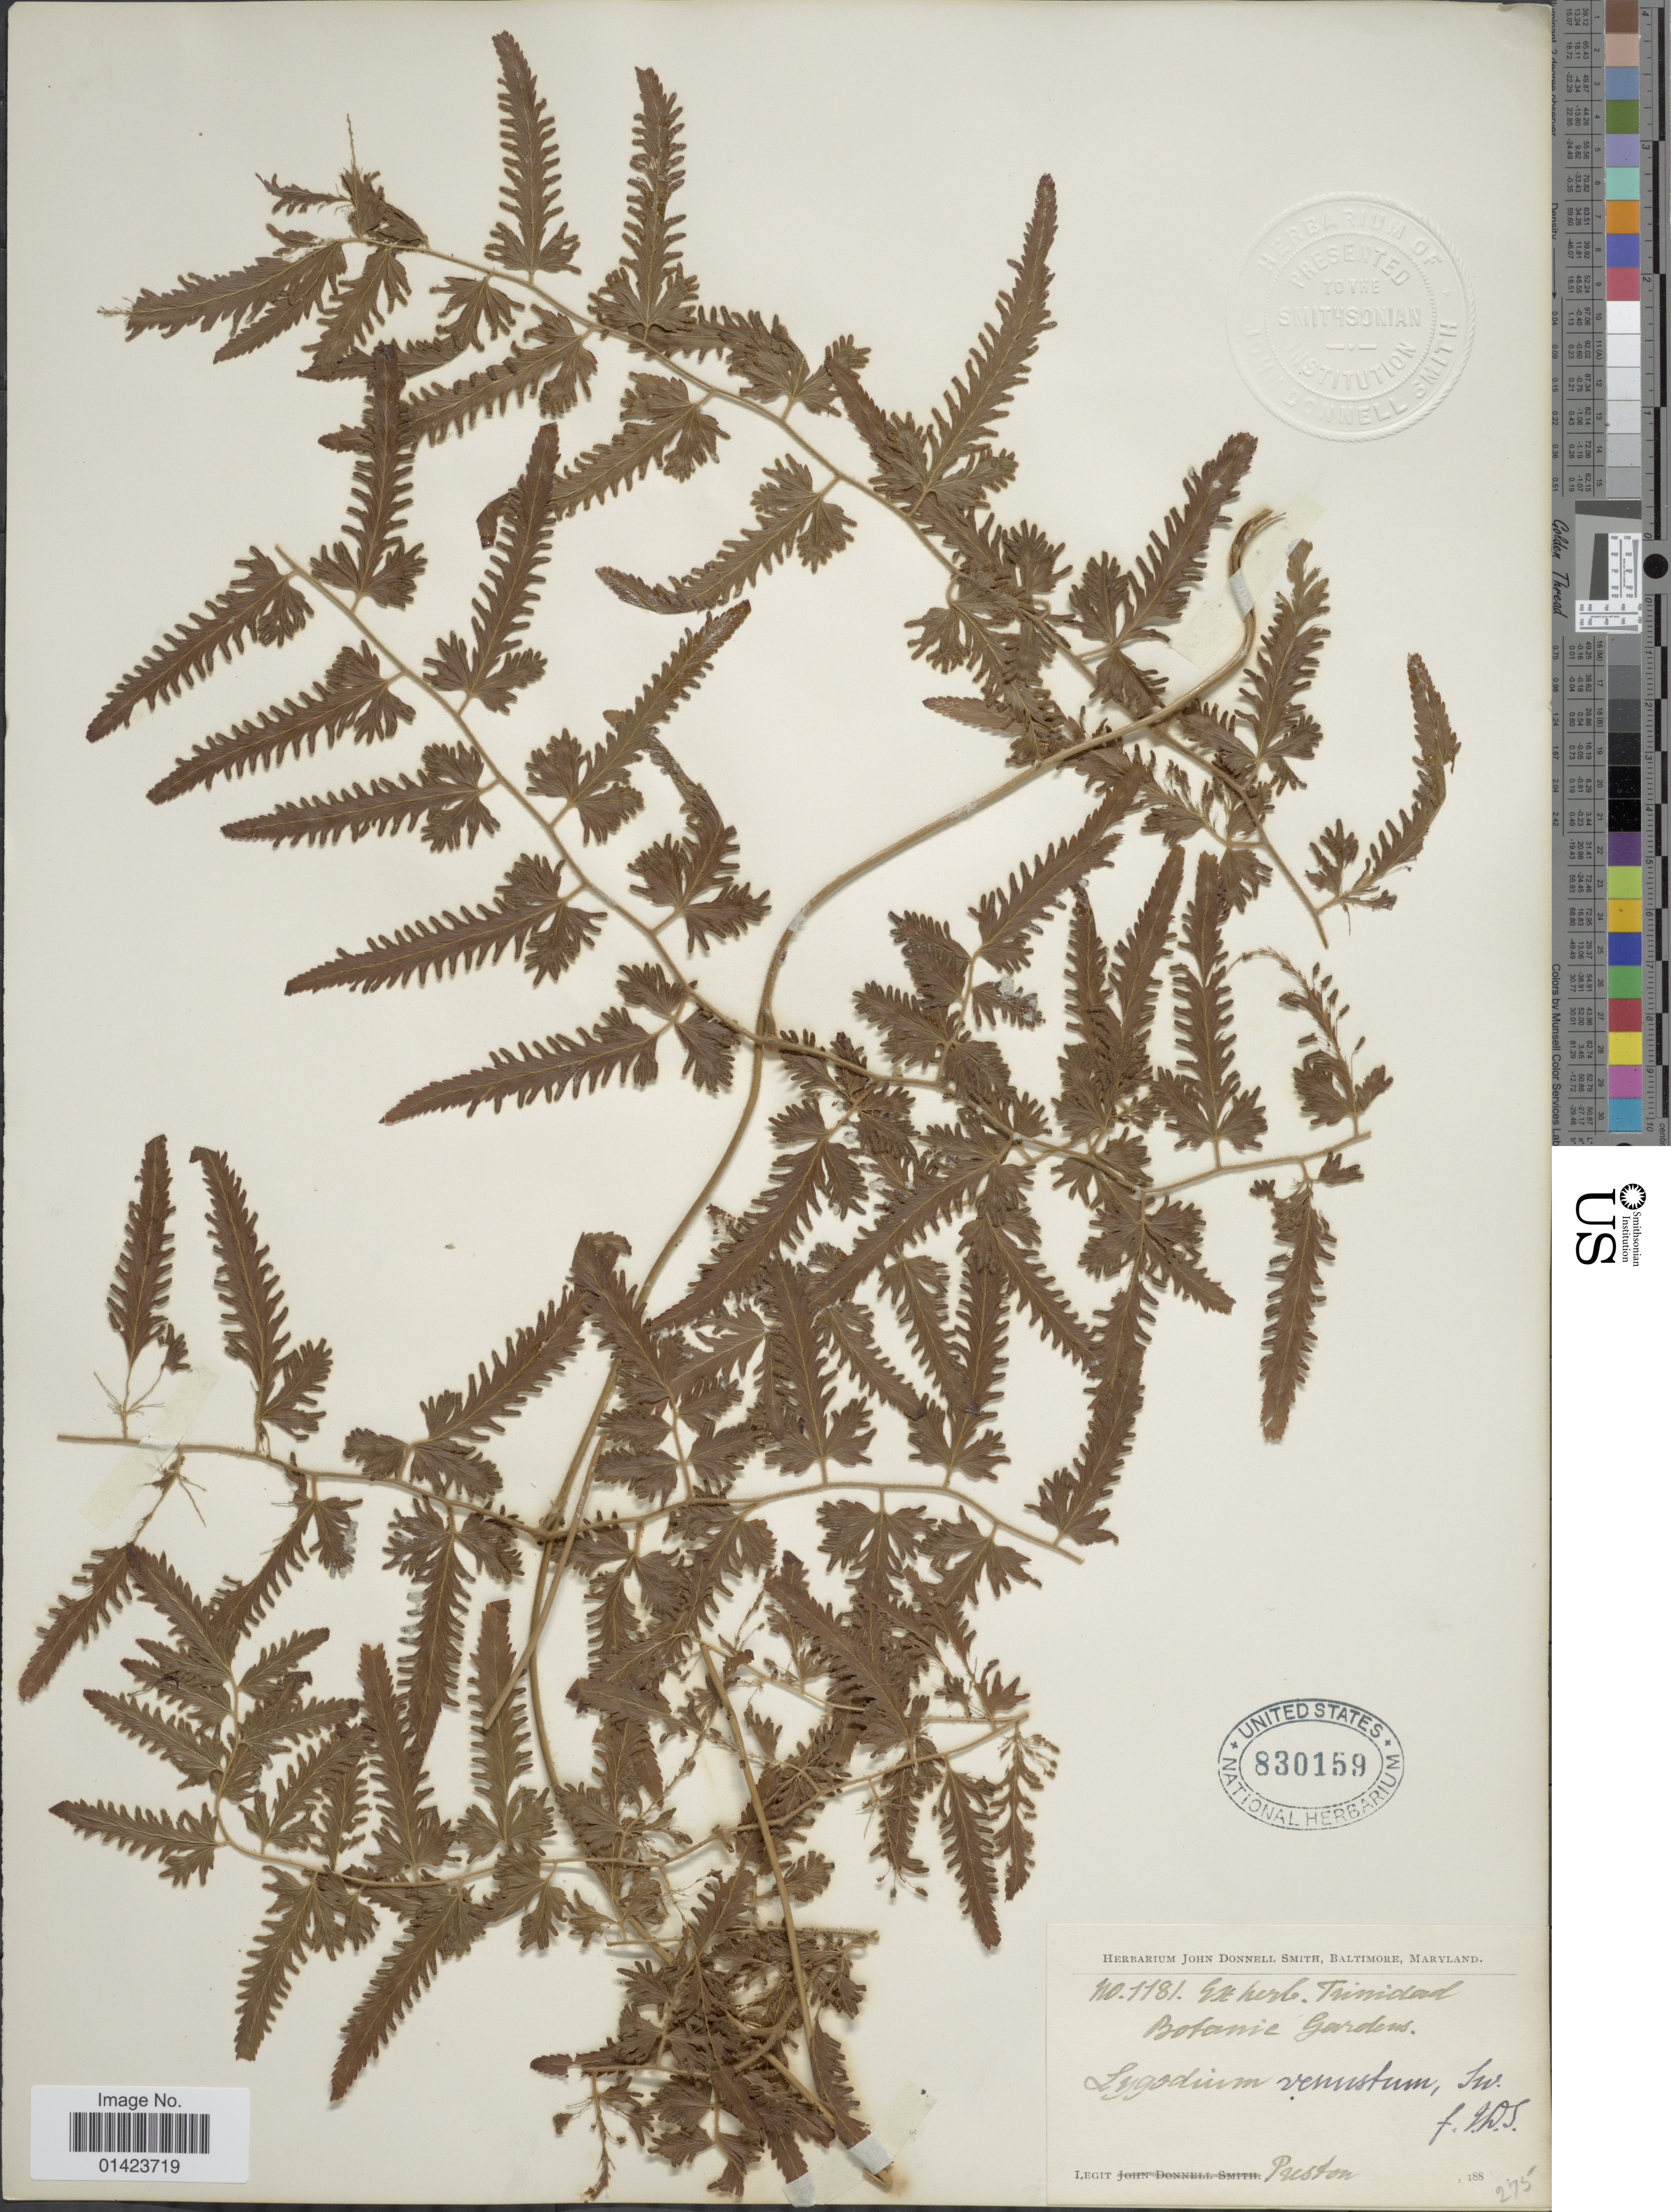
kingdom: Plantae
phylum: Tracheophyta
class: Polypodiopsida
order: Schizaeales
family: Lygodiaceae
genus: Lygodium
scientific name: Lygodium venustum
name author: Sw.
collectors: Preston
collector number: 1181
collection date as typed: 188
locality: Botanic Gardens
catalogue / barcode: US 830159